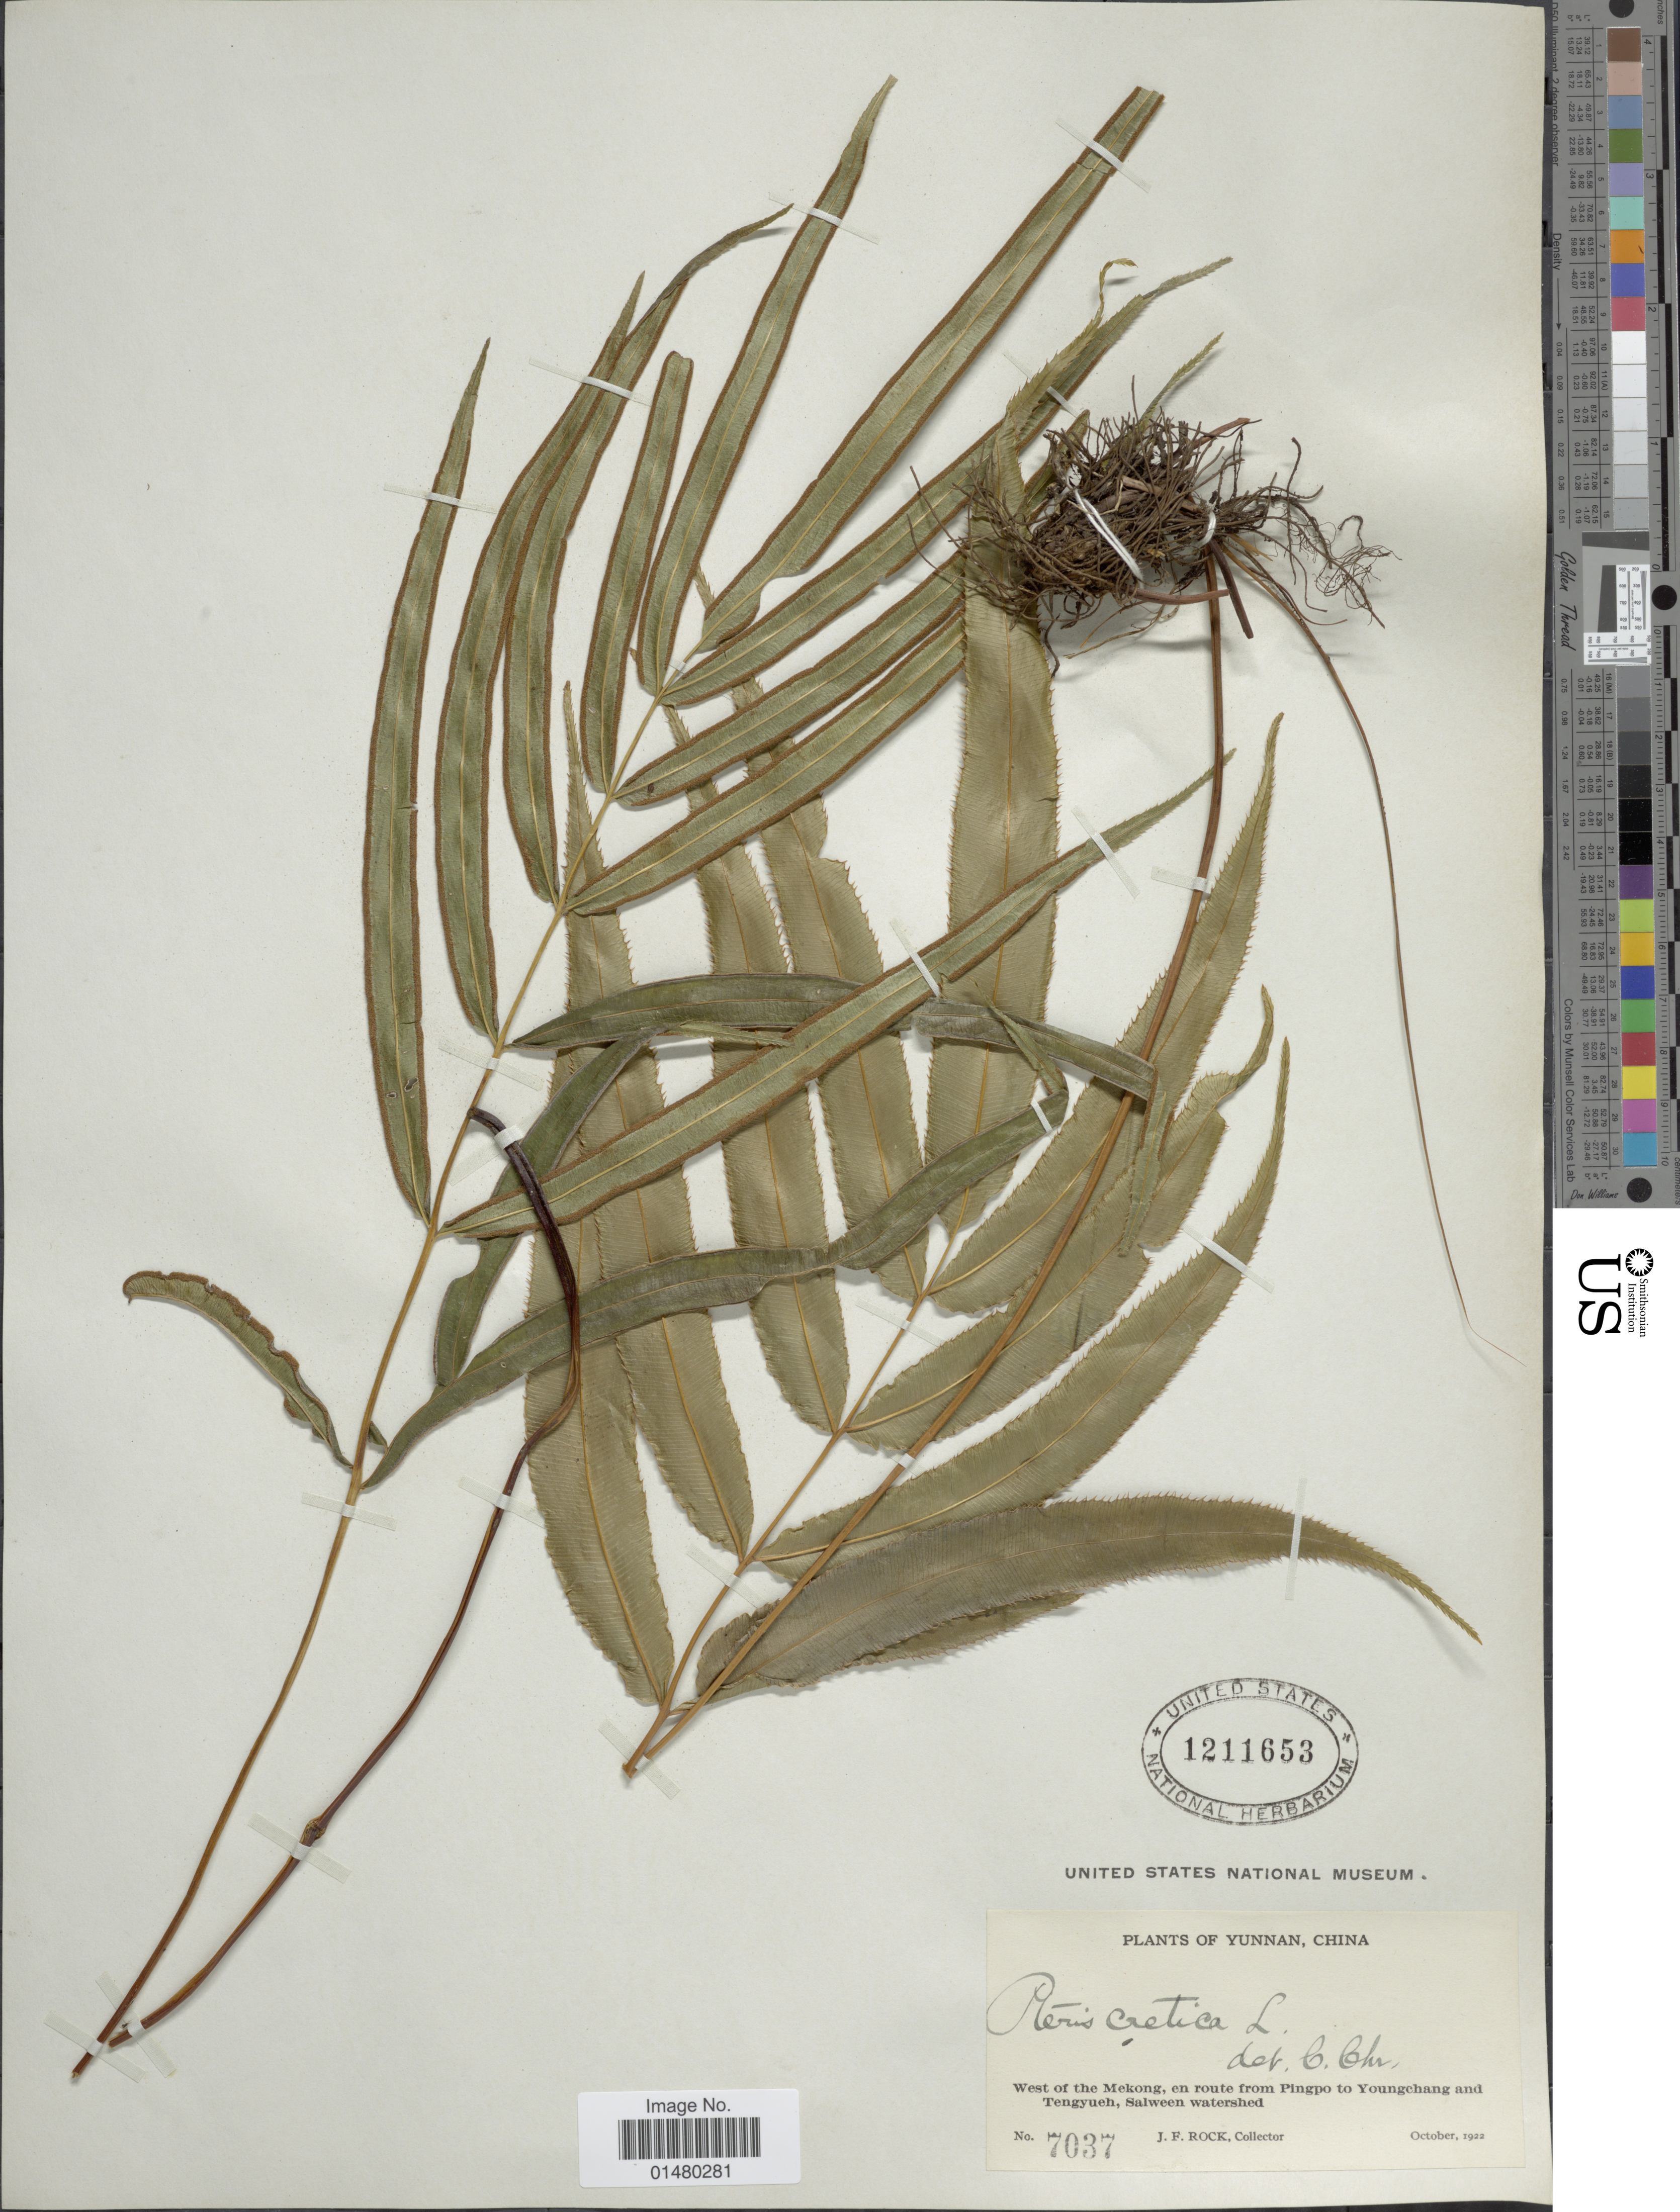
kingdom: Plantae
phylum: Tracheophyta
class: Polypodiopsida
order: Polypodiales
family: Pteridaceae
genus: Pteris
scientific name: Pteris cretica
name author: L.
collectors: J. Rock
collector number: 7037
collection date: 1922-10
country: China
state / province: Yunnan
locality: West of the Mekong, en route from Pingpo to Youngchang and Tengyueh, Salween watershed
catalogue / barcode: US 1211653